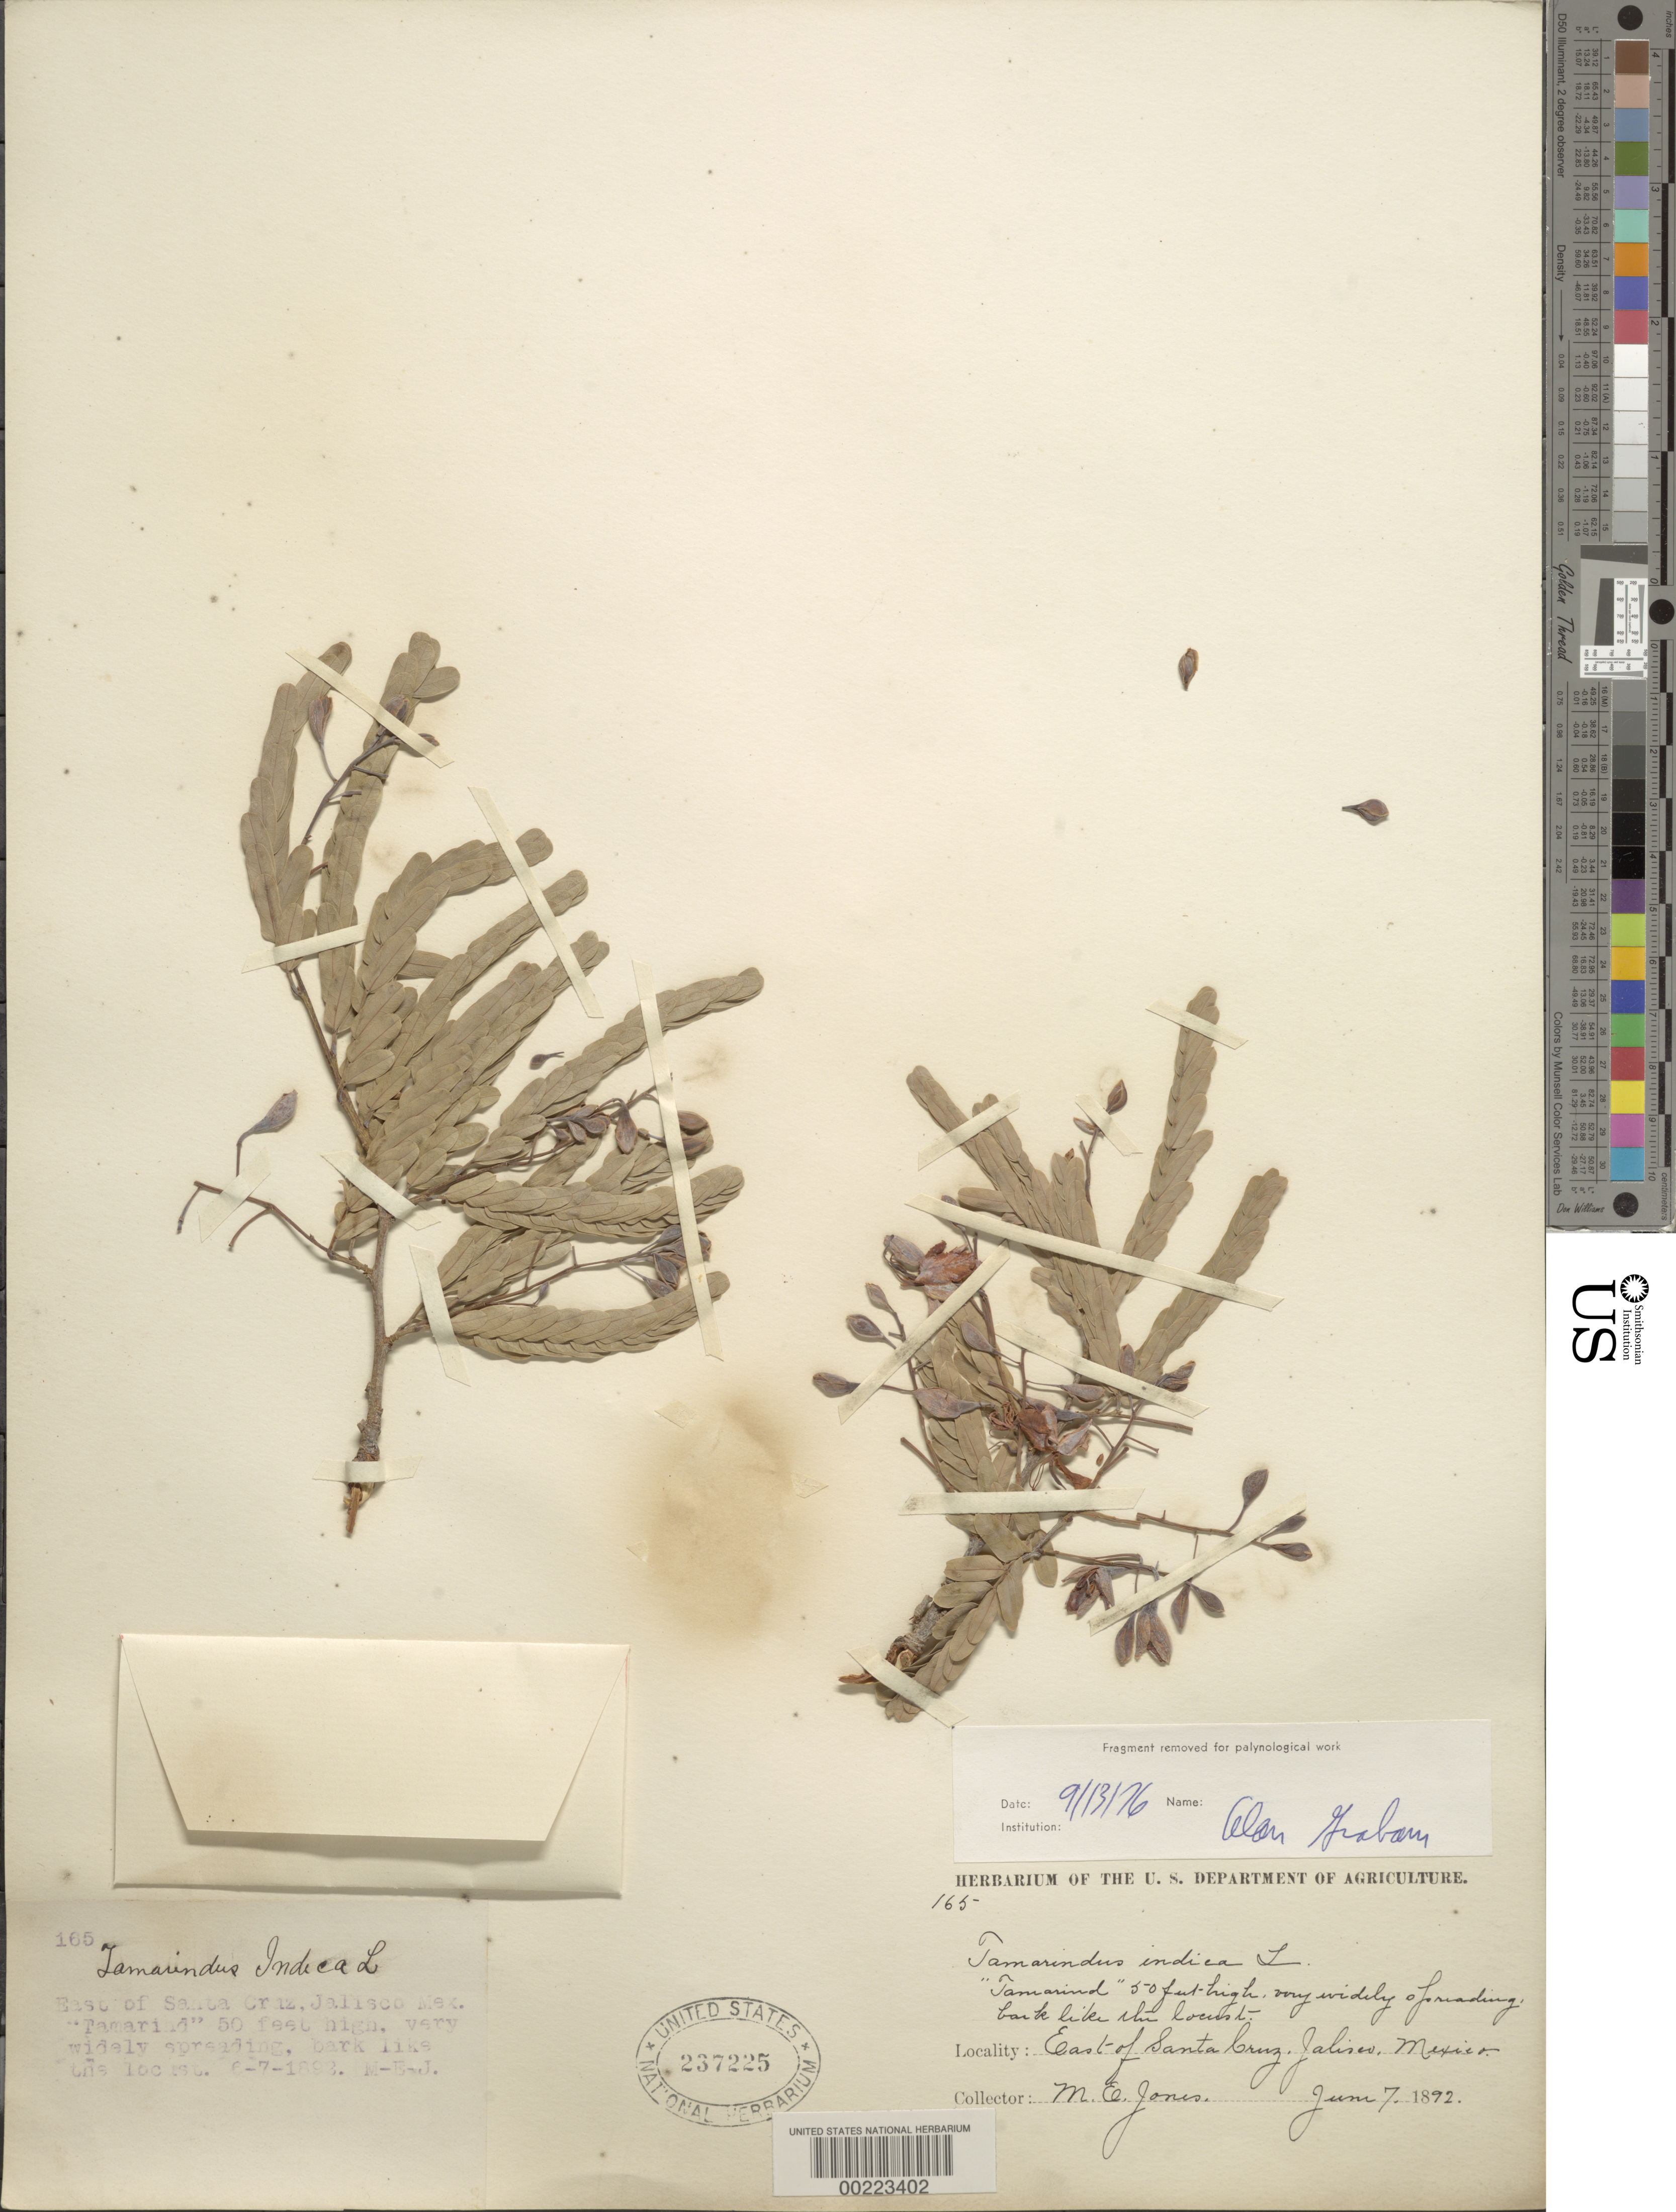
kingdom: Plantae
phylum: Tracheophyta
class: Magnoliopsida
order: Fabales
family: Fabaceae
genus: Tamarindus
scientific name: Tamarindus indica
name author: L.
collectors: M. E. Jones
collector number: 165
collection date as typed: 07 Jun 1892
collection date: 1892-06-07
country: Mexico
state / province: Jalisco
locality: E of Santa Cruz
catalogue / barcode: US 237225